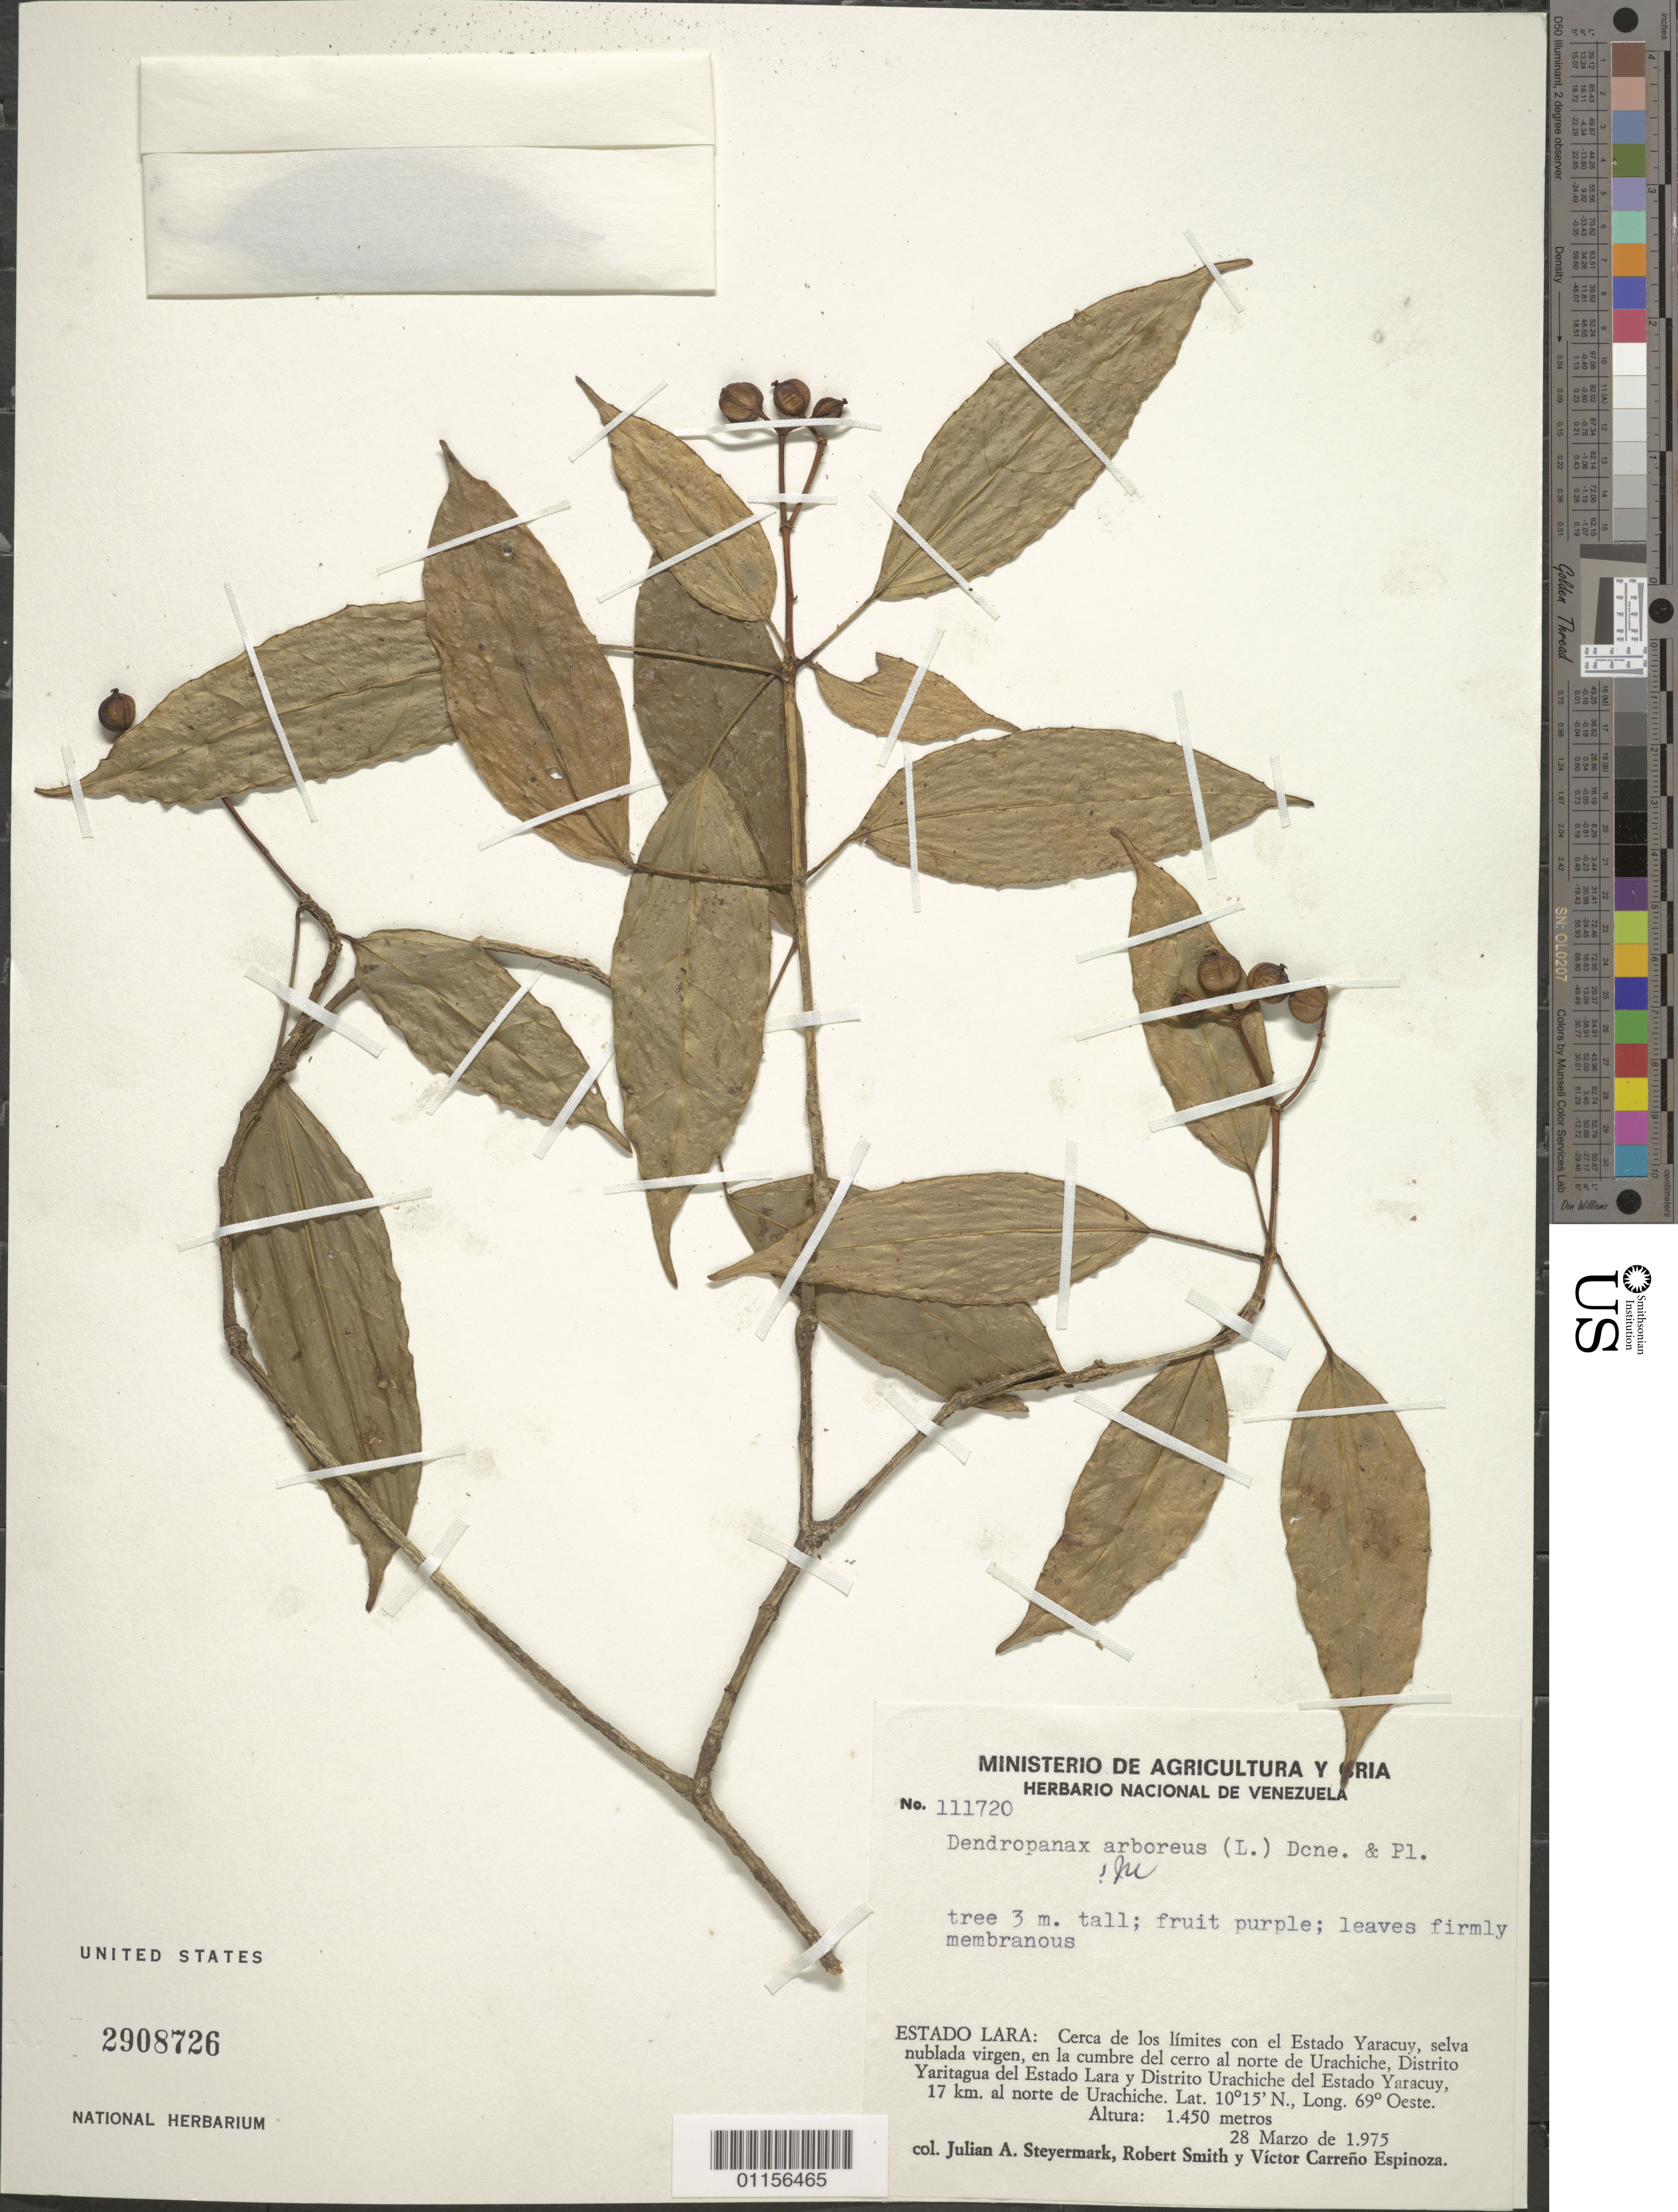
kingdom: Plantae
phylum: Tracheophyta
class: Magnoliopsida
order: Apiales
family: Araliaceae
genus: Dendropanax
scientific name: Dendropanax arboreus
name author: (L.) Decne. & Planch.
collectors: J. Steyermark, R. Smith & V. Espinoza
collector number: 111720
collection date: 1975-03-28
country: Venezuela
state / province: Lara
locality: Cerca de los limites con el Estado Yaracuy, selva nublada virgen, en la cumbre del cerro al norte de Urachiche, Dist. Yaritagua del Estado Lara y Dist. Urachiche del Estado Yaracuy, 17 km al norte de Urachiche.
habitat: Tree.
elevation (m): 1450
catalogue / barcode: US 2908726